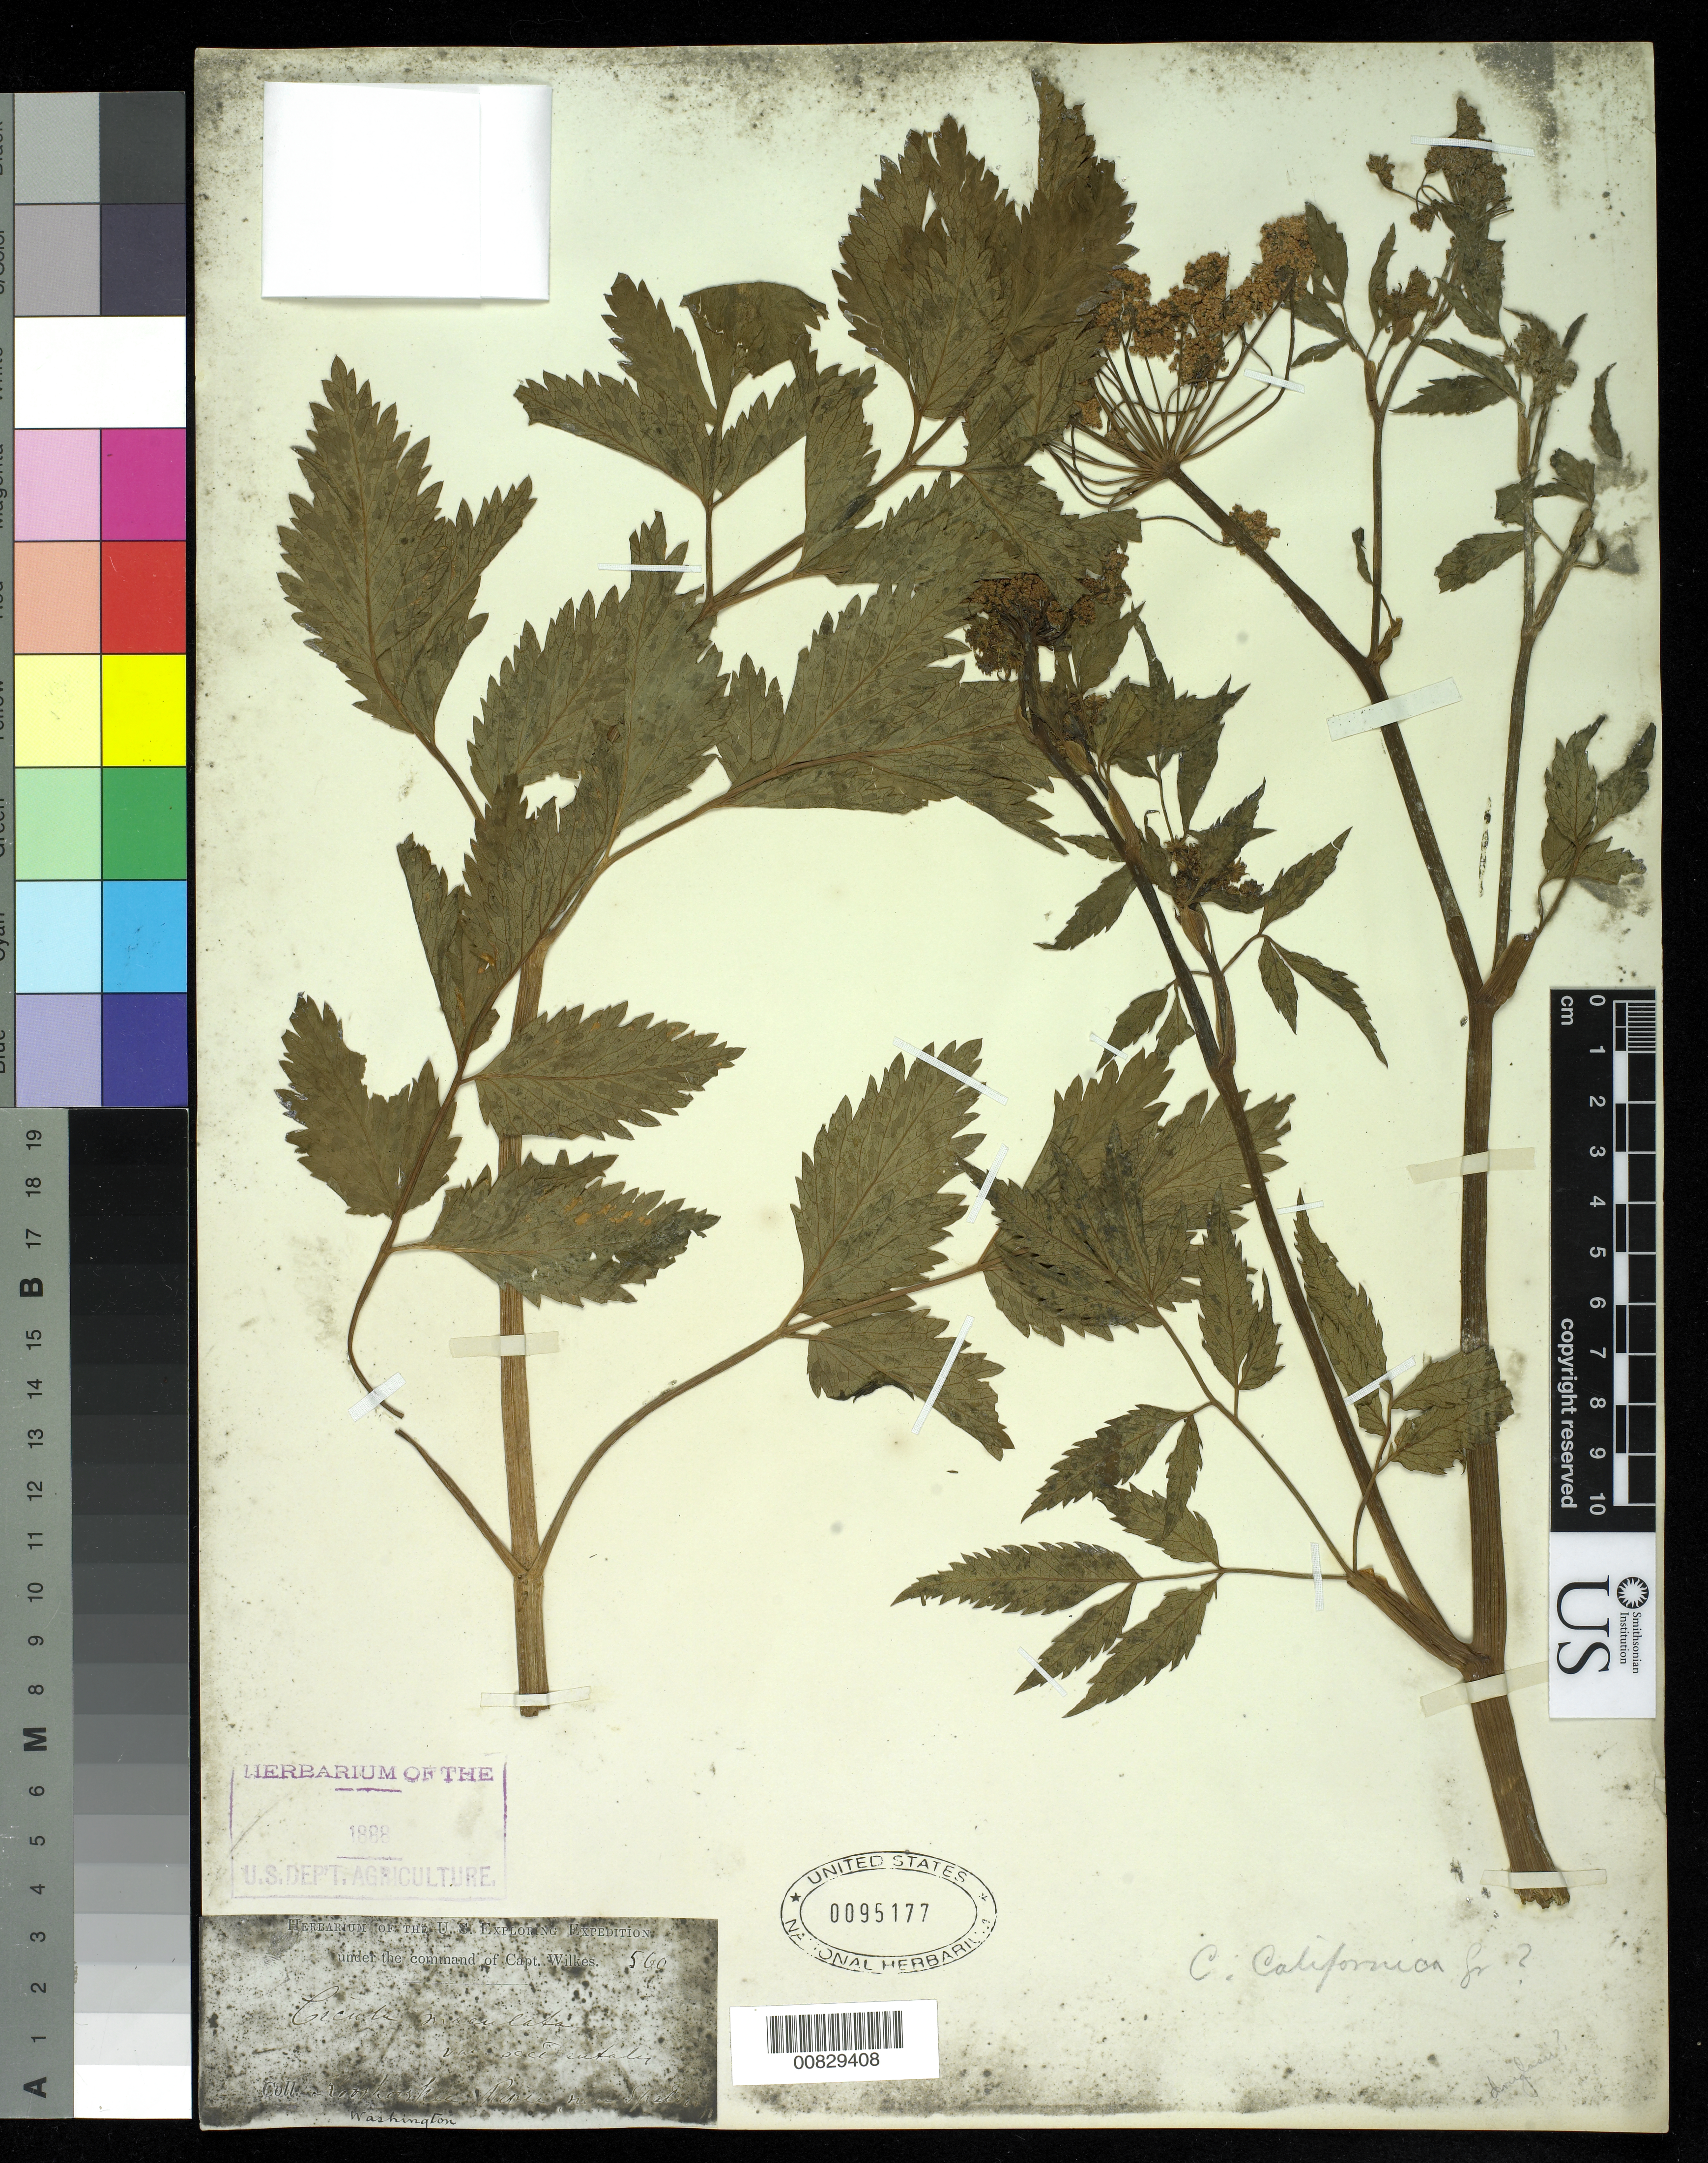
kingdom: Plantae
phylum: Tracheophyta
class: Magnoliopsida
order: Apiales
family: Apiaceae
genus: Cicuta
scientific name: Cicuta douglasii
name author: (DC.) J.M. Coult. & Rose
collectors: Wilkes Explor. Exped.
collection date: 1838/1842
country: United States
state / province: Washington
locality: Kooskooskee River, near Spat...???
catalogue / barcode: US 95177